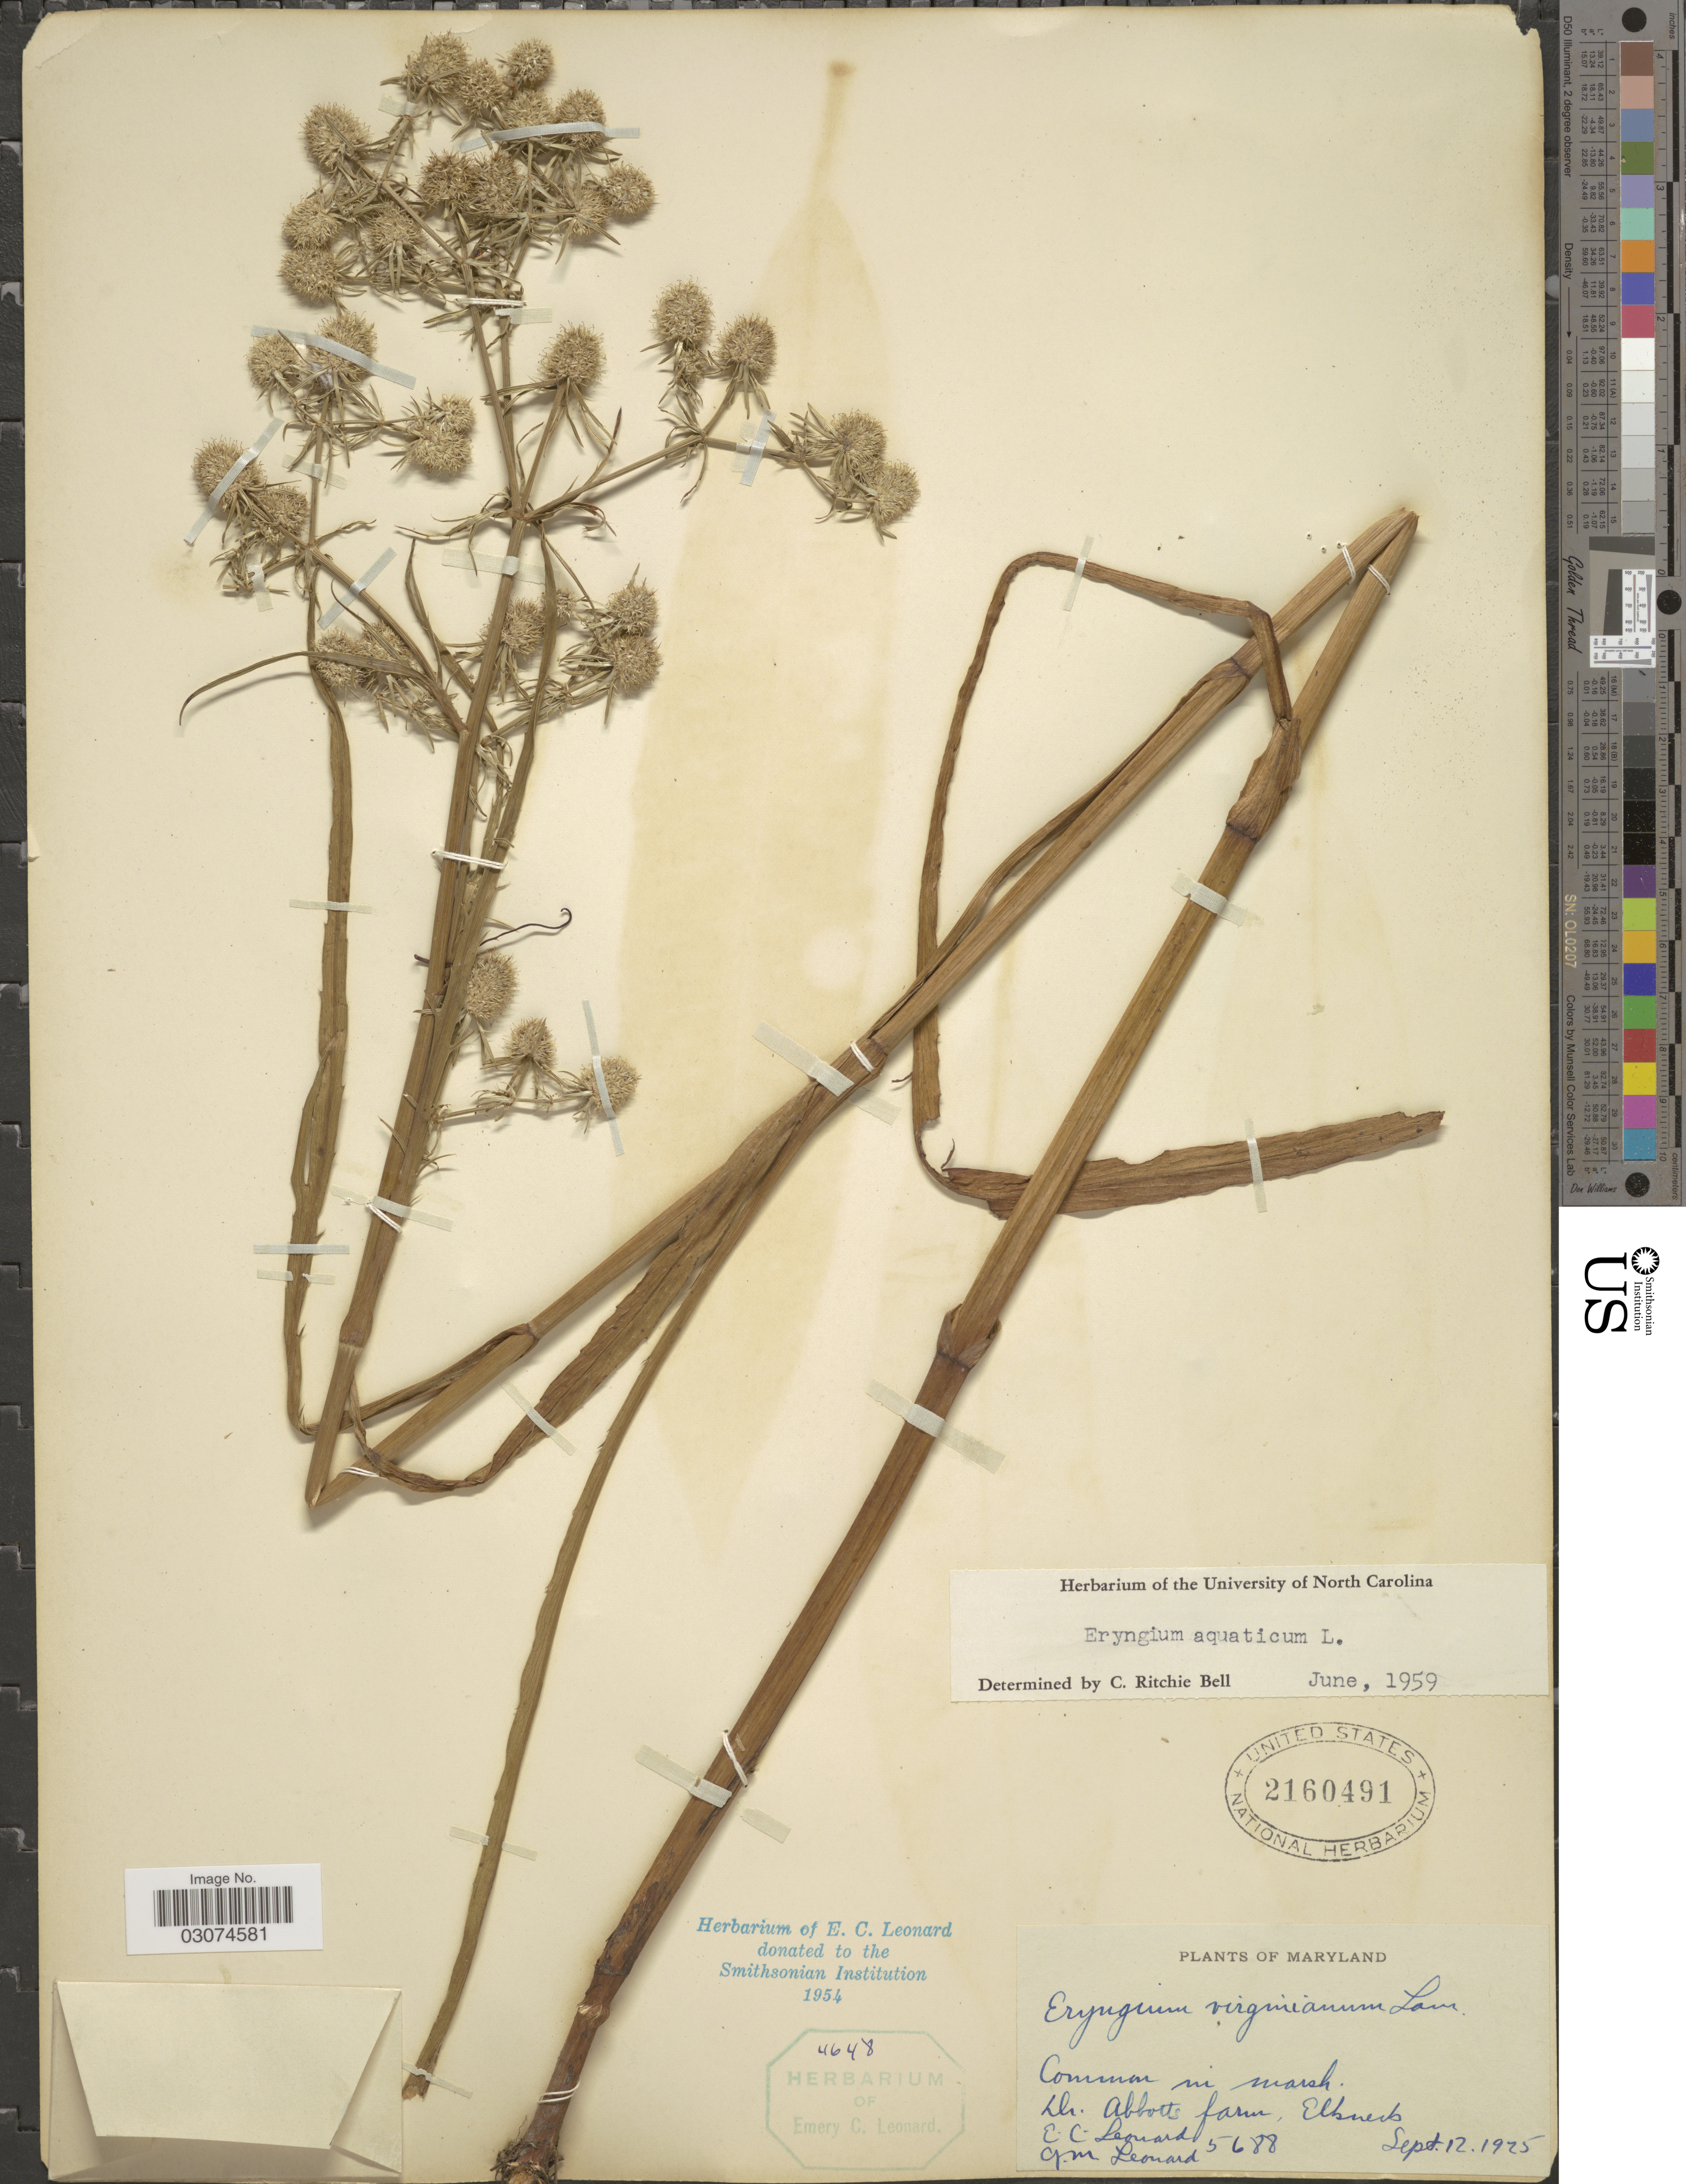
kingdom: Plantae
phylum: Tracheophyta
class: Magnoliopsida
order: Apiales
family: Apiaceae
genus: Eryngium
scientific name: Eryngium aquaticum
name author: L.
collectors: E. C. Leonard & G. M. Leonard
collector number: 5688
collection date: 1925-09-12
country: United States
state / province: Maryland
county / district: Cecil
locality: Dr. Abbotts farm, Elkneck.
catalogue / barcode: US 2160491